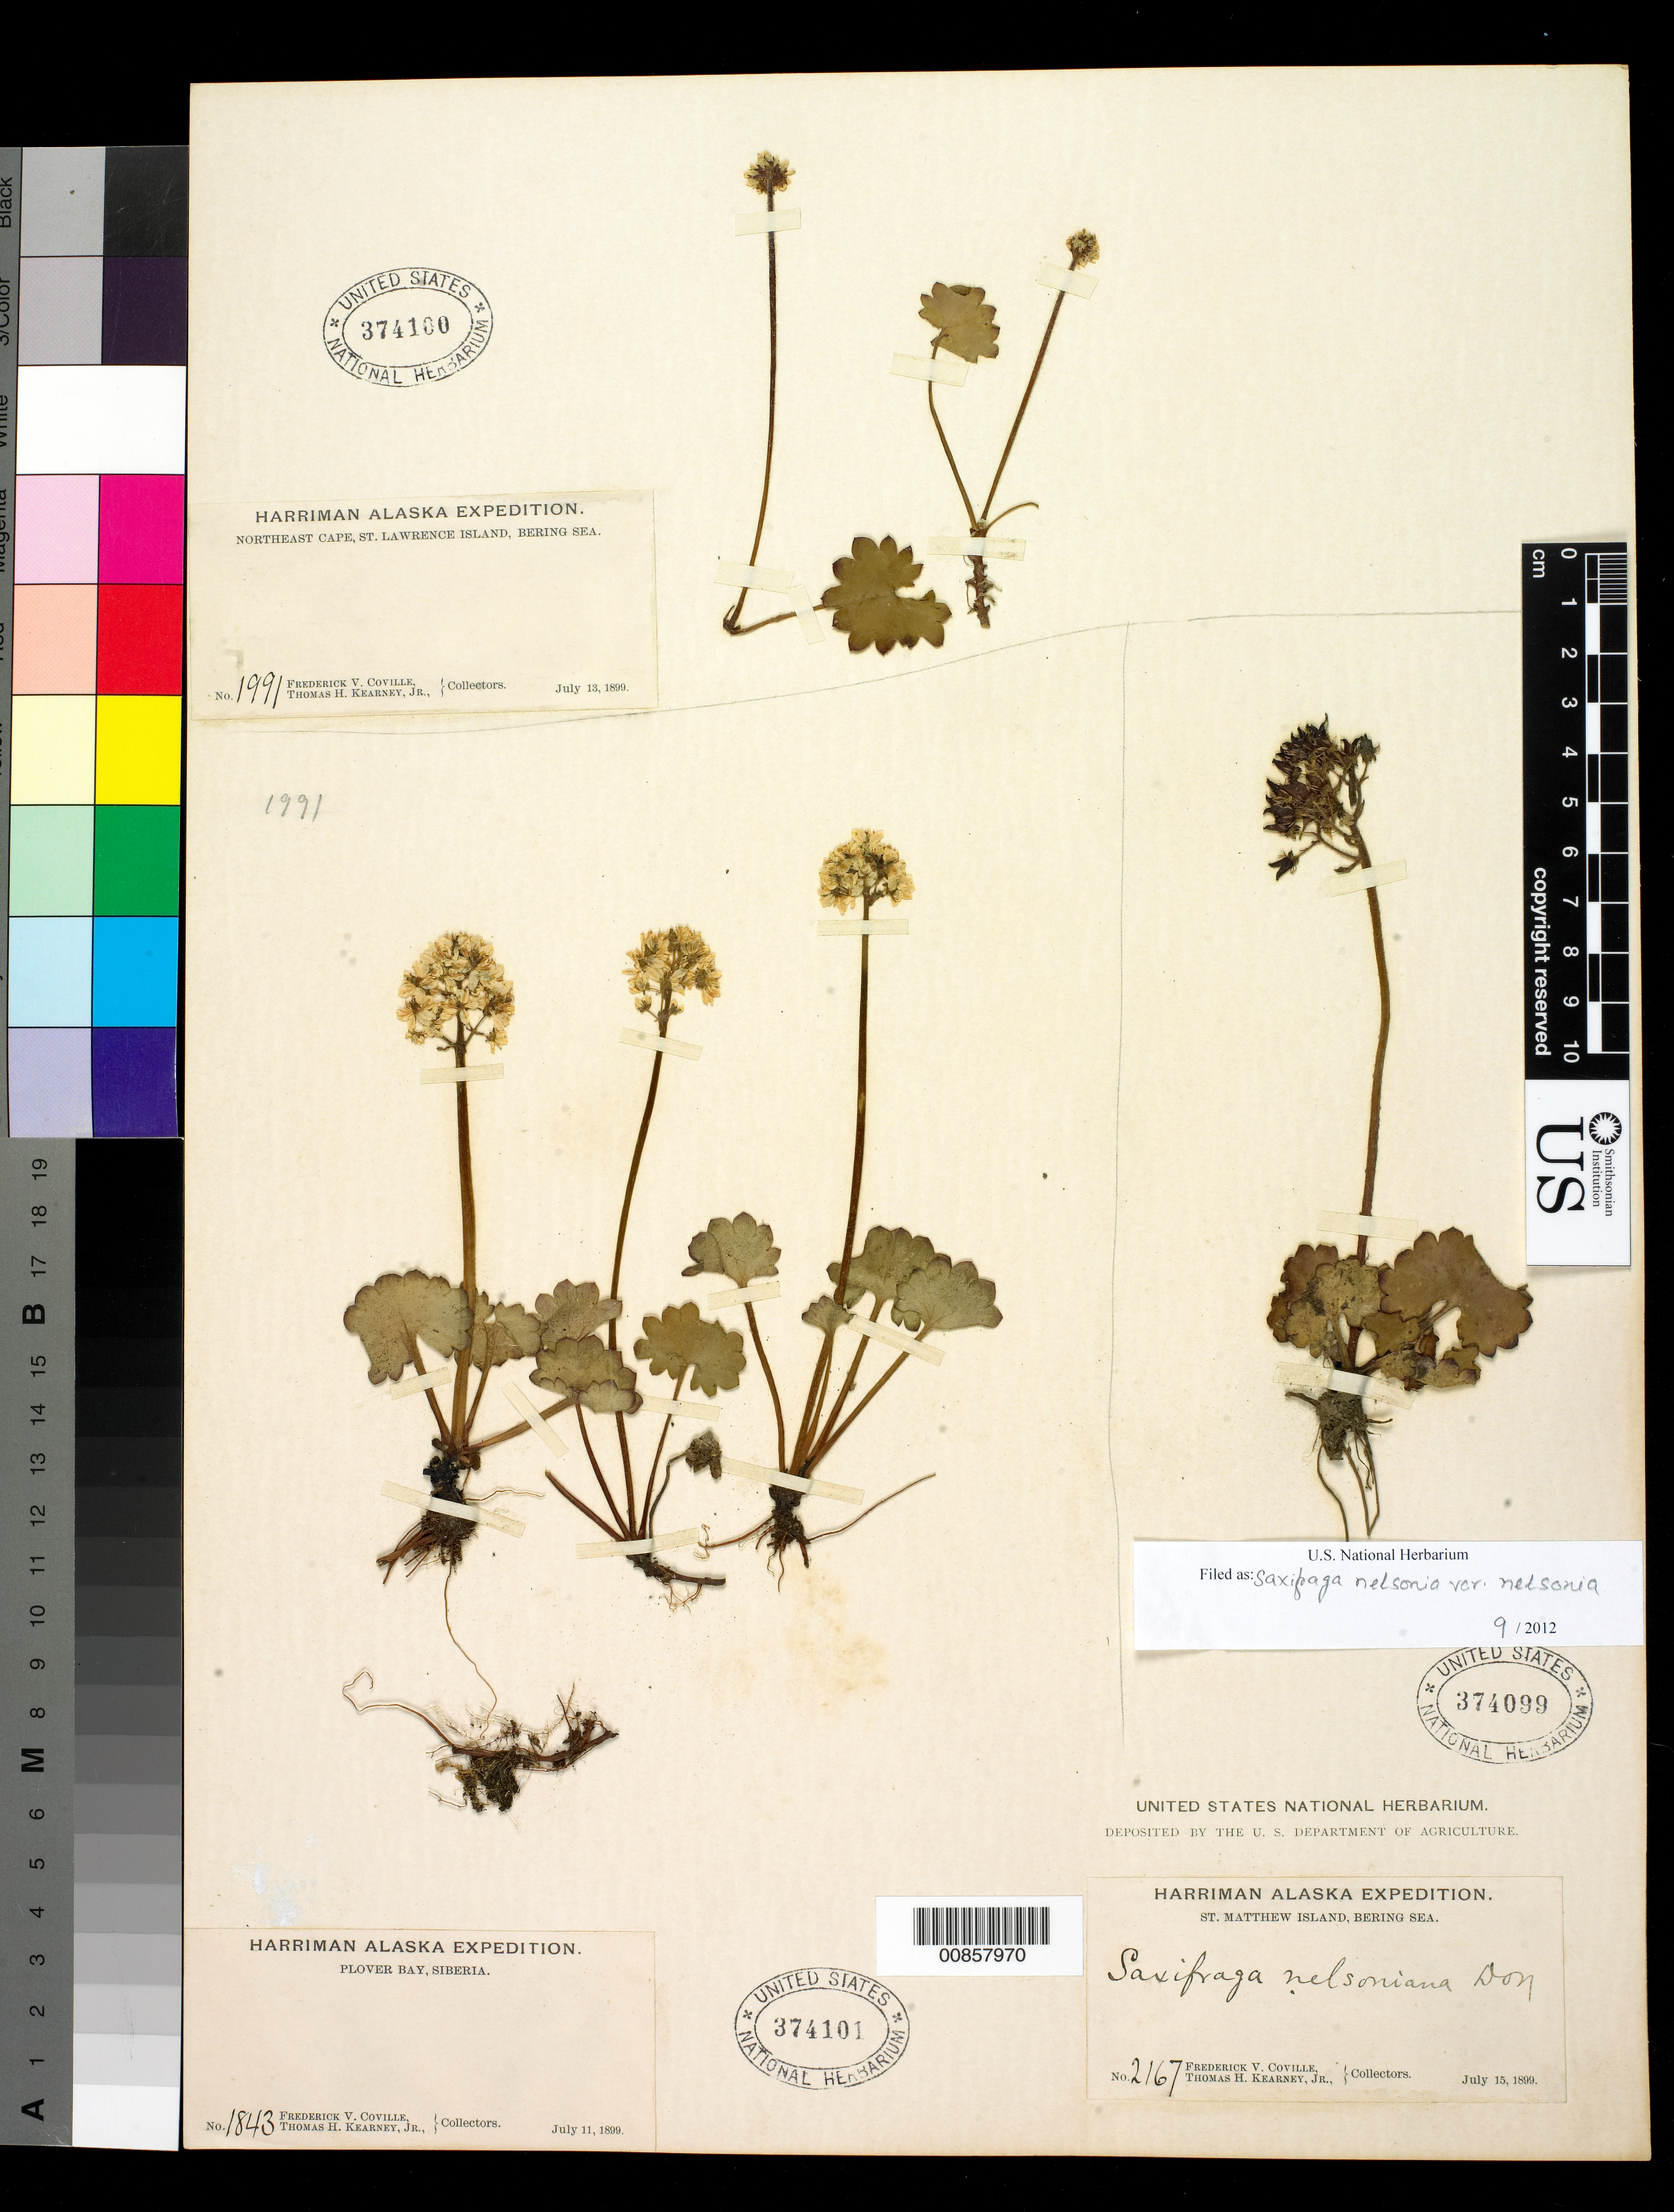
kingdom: Plantae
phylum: Tracheophyta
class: Magnoliopsida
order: Saxifragales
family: Saxifragaceae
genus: Micranthes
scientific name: Micranthes nelsoniana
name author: (D. Don) Small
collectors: F. V. Coville & T. H. Kearney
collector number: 2167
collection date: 1899-07-15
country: United States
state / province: Alaska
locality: Bering Sea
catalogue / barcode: US 374099